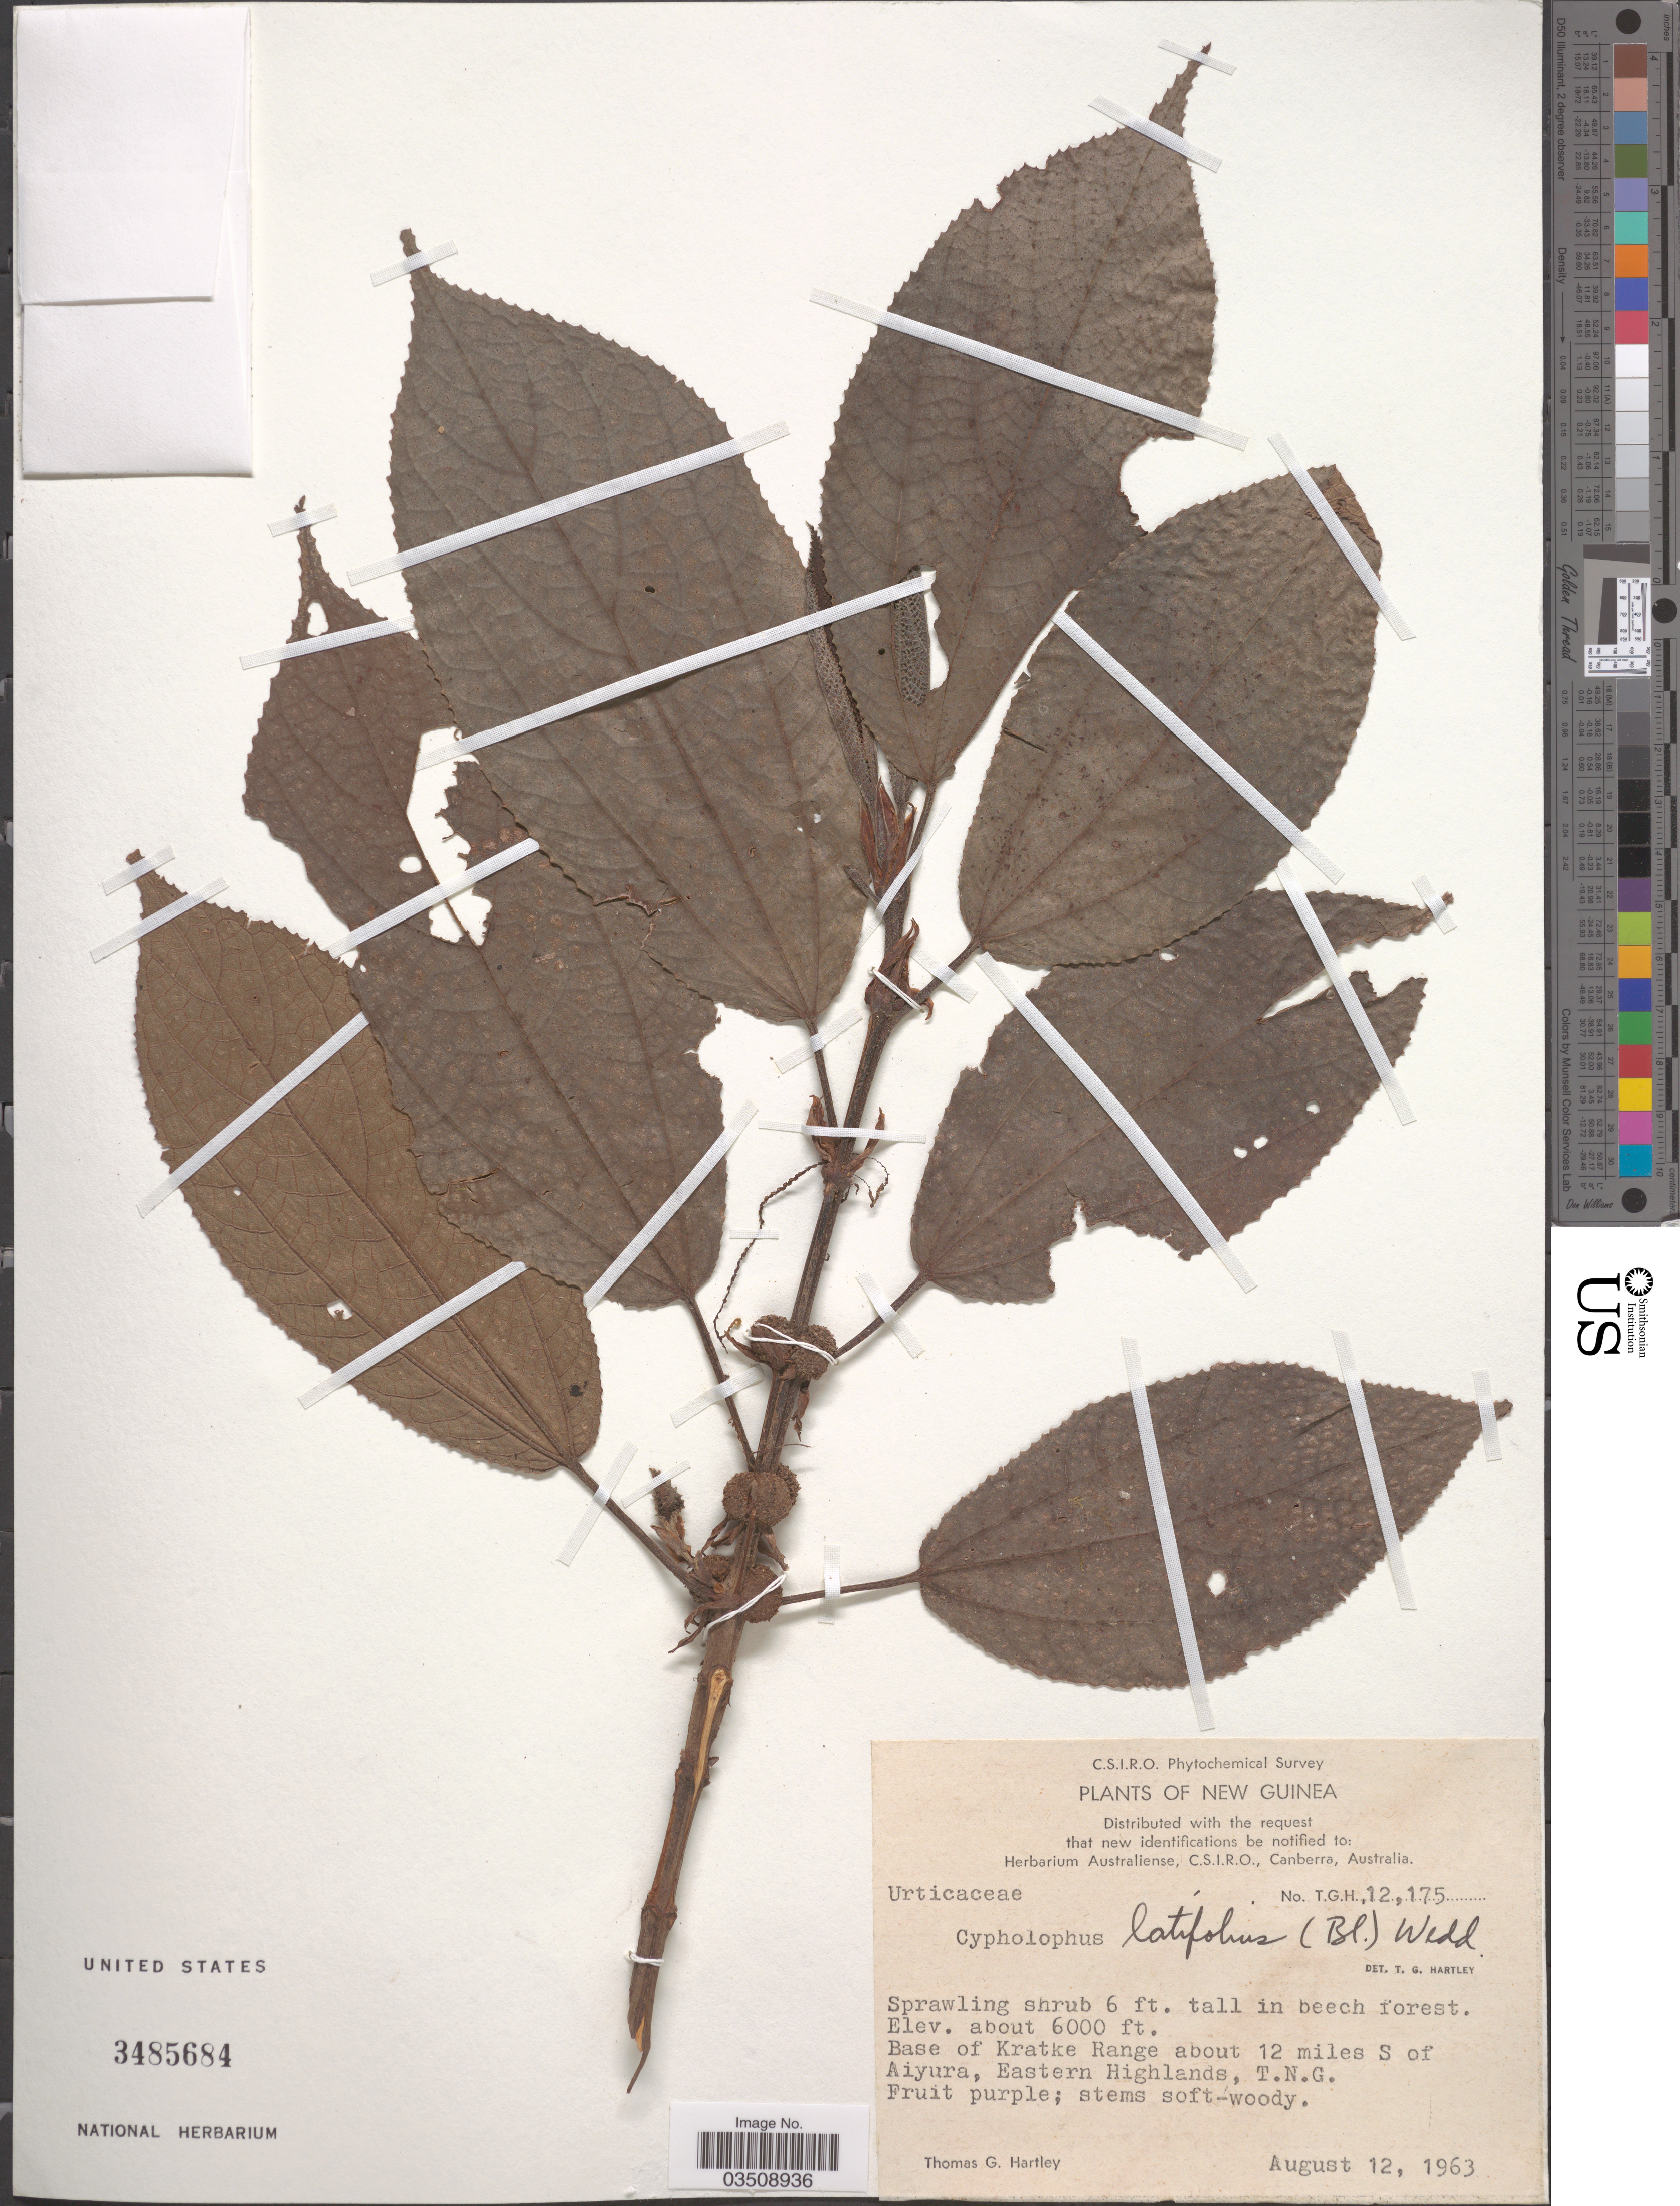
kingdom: Plantae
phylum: Tracheophyta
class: Magnoliopsida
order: Rosales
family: Urticaceae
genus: Cypholophus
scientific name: Cypholophus latifolius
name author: (Blume) Wedd.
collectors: T. G. Hartley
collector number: TGH12175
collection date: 1963-08-12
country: Papua New Guinea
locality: New Guinea. Base of Kratke Range about 12 miles S of Aiyura, Eastern Highlands, T.N.G.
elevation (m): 1829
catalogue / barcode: US 3485684